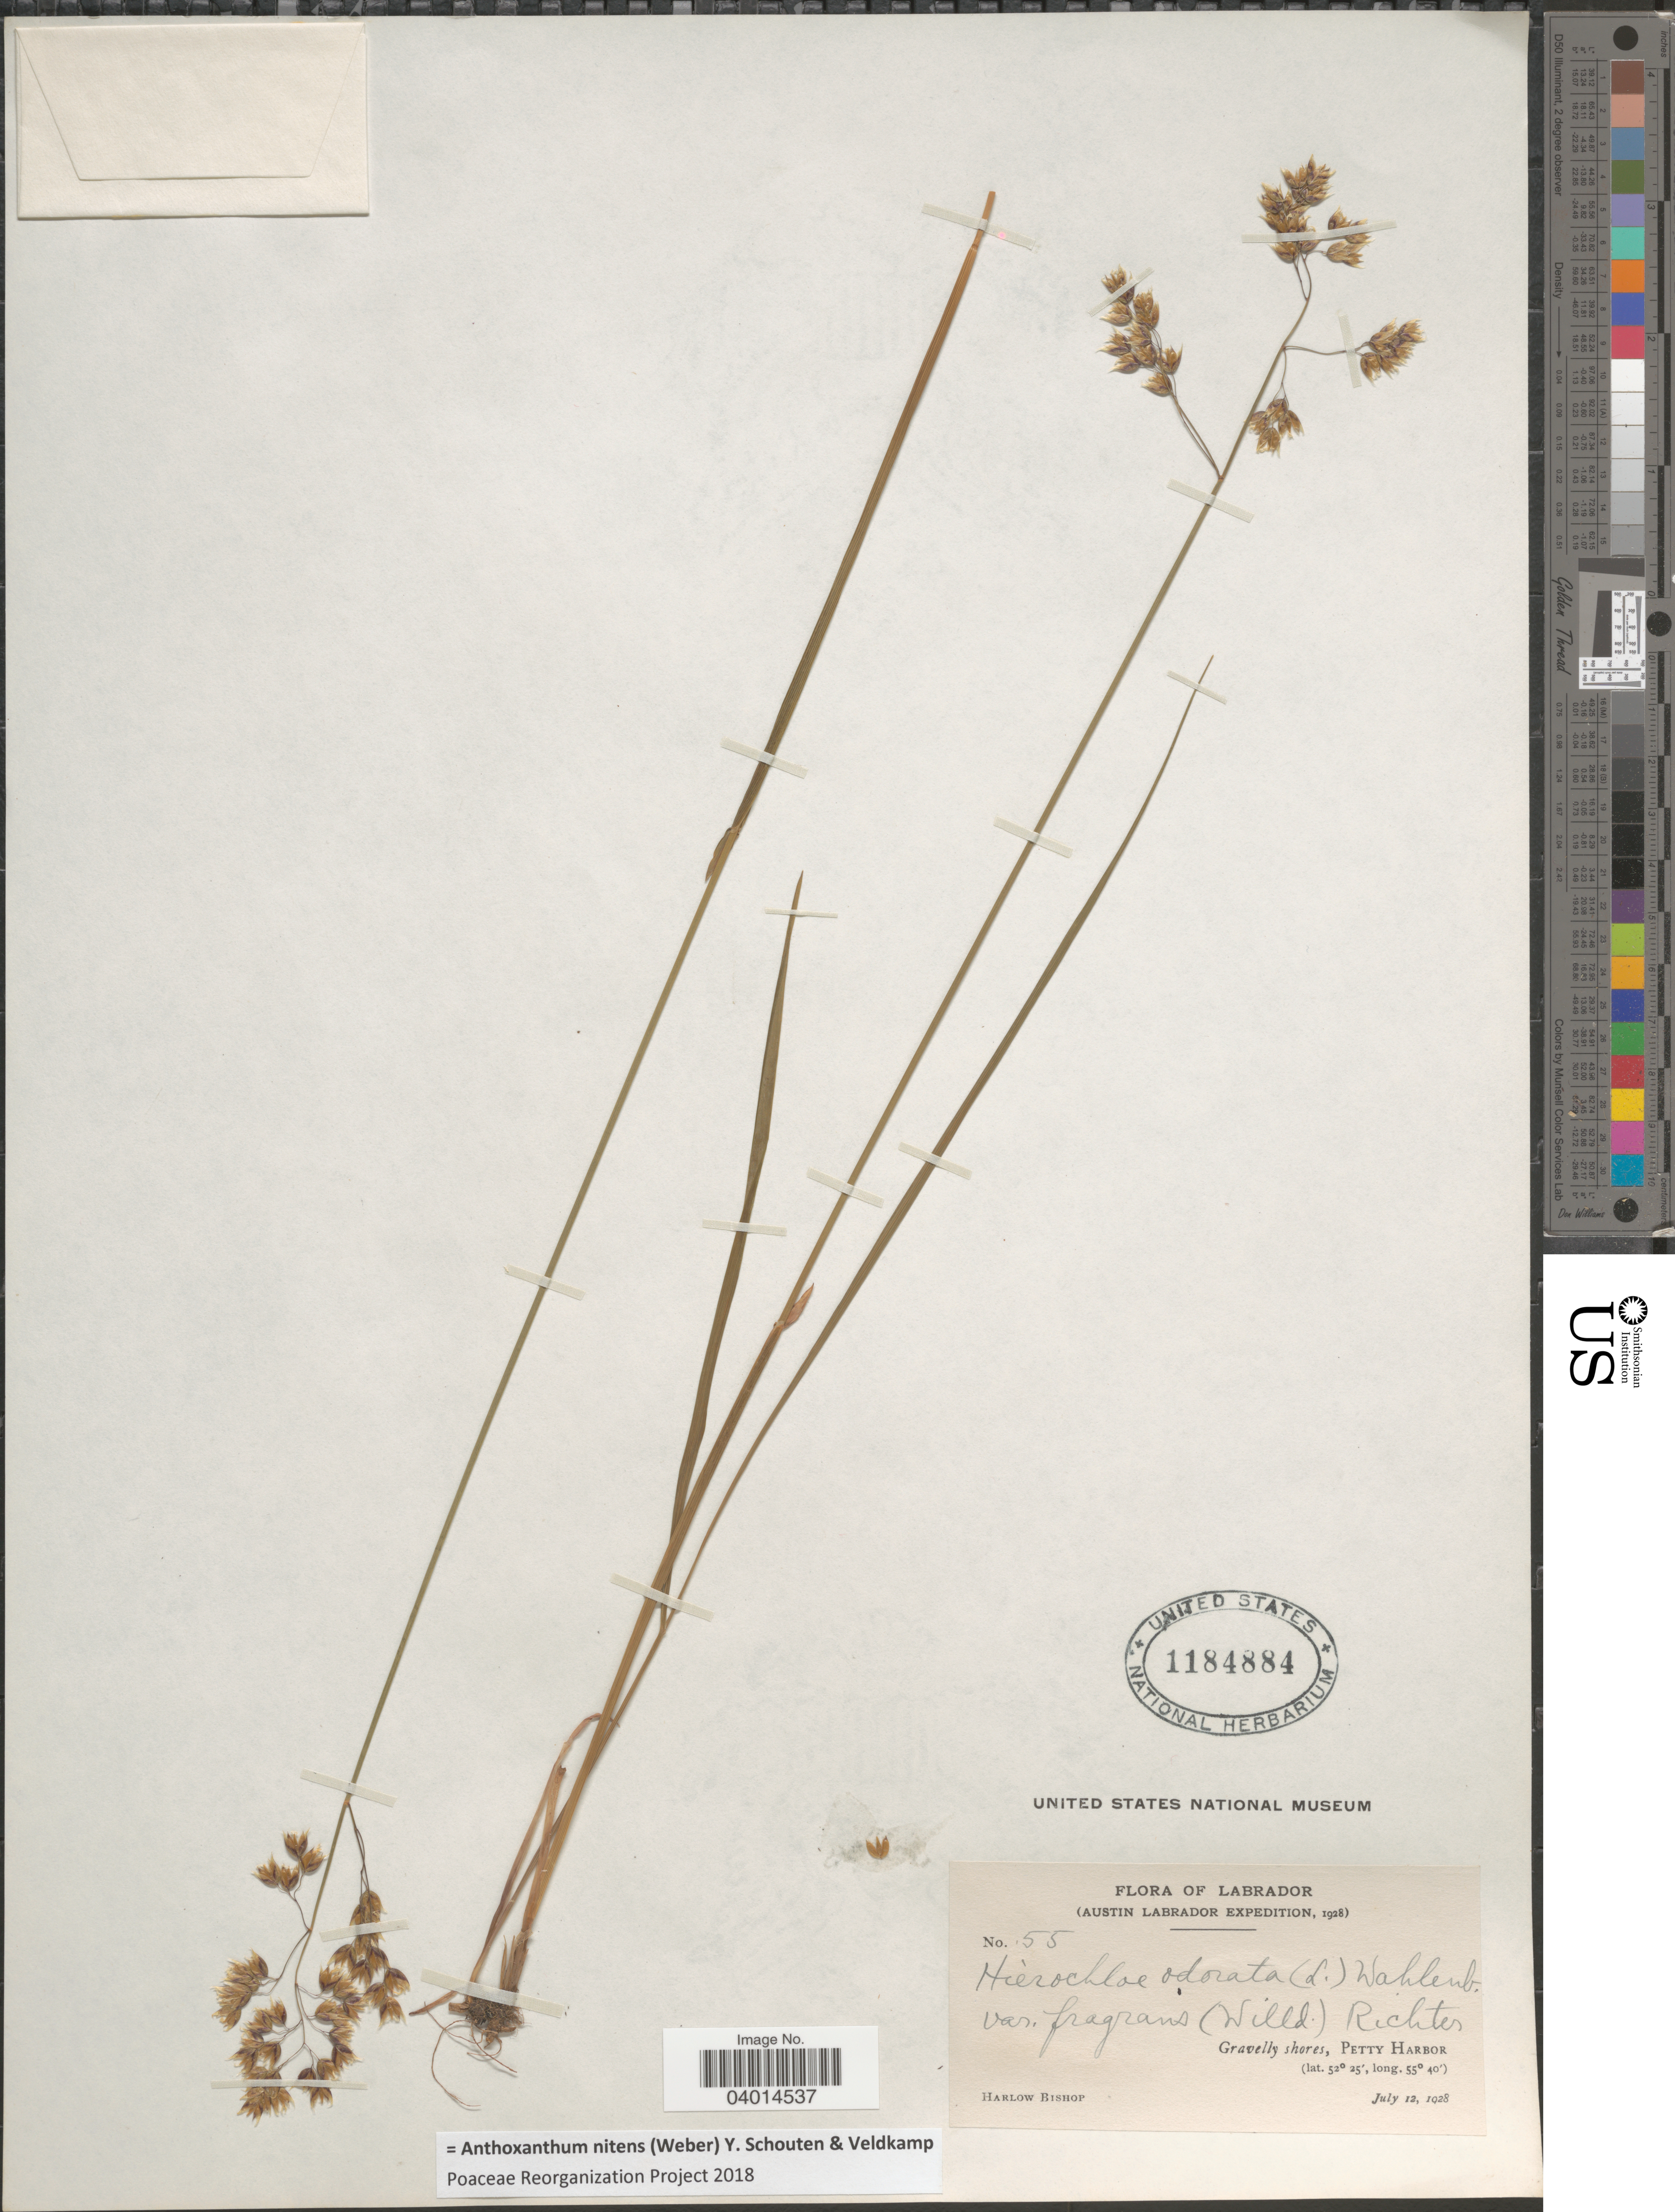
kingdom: Plantae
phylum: Tracheophyta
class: Liliopsida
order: Poales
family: Poaceae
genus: Anthoxanthum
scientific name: Anthoxanthum nitens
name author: (G.H. Weber) R.T.A. Schouten & Veldkamp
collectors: H. Bishop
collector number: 55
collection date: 1928-07-12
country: Canada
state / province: Newfoundland and Labrador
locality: Labrador. Petty Harbor.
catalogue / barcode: US 1184884